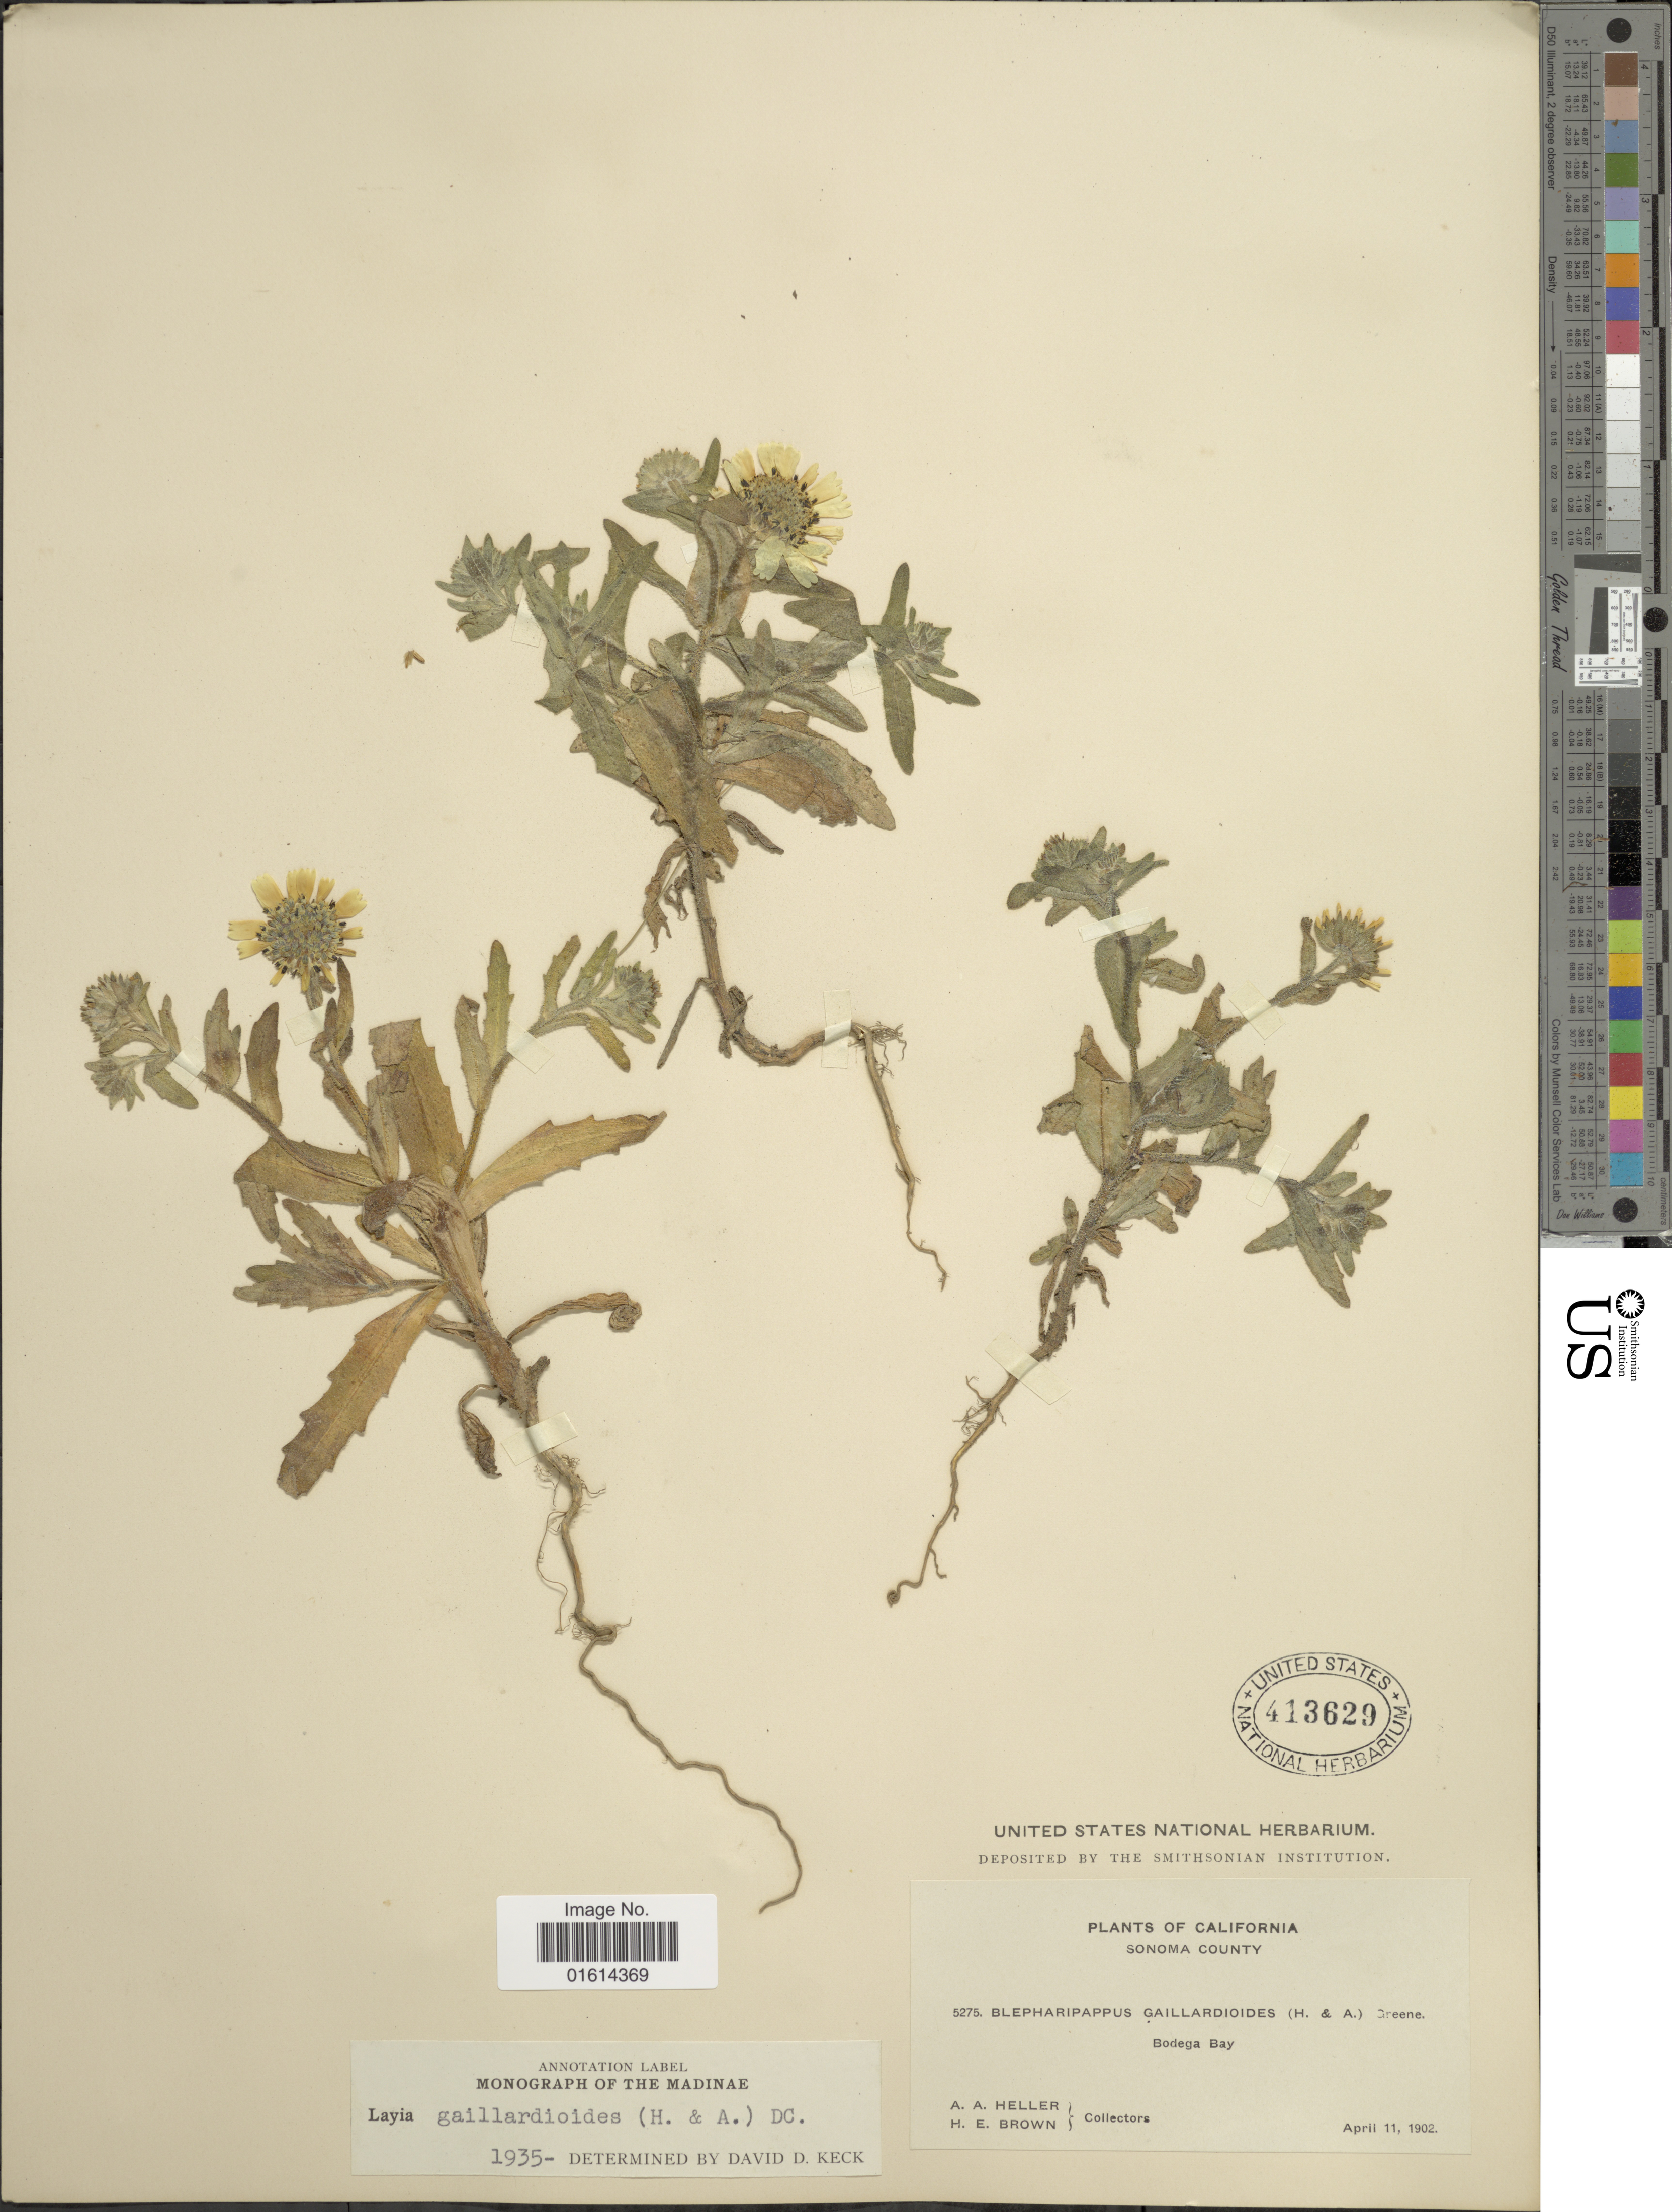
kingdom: Plantae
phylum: Tracheophyta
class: Magnoliopsida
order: Asterales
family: Asteraceae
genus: Layia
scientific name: Layia gaillardioides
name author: (Hook. & Arn.) DC.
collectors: A. A. Heller & H. E. Brown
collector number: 5275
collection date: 1902-04-11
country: United States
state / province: California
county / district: Sonoma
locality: Sonoma County, Bodega Bay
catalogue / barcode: US 413629